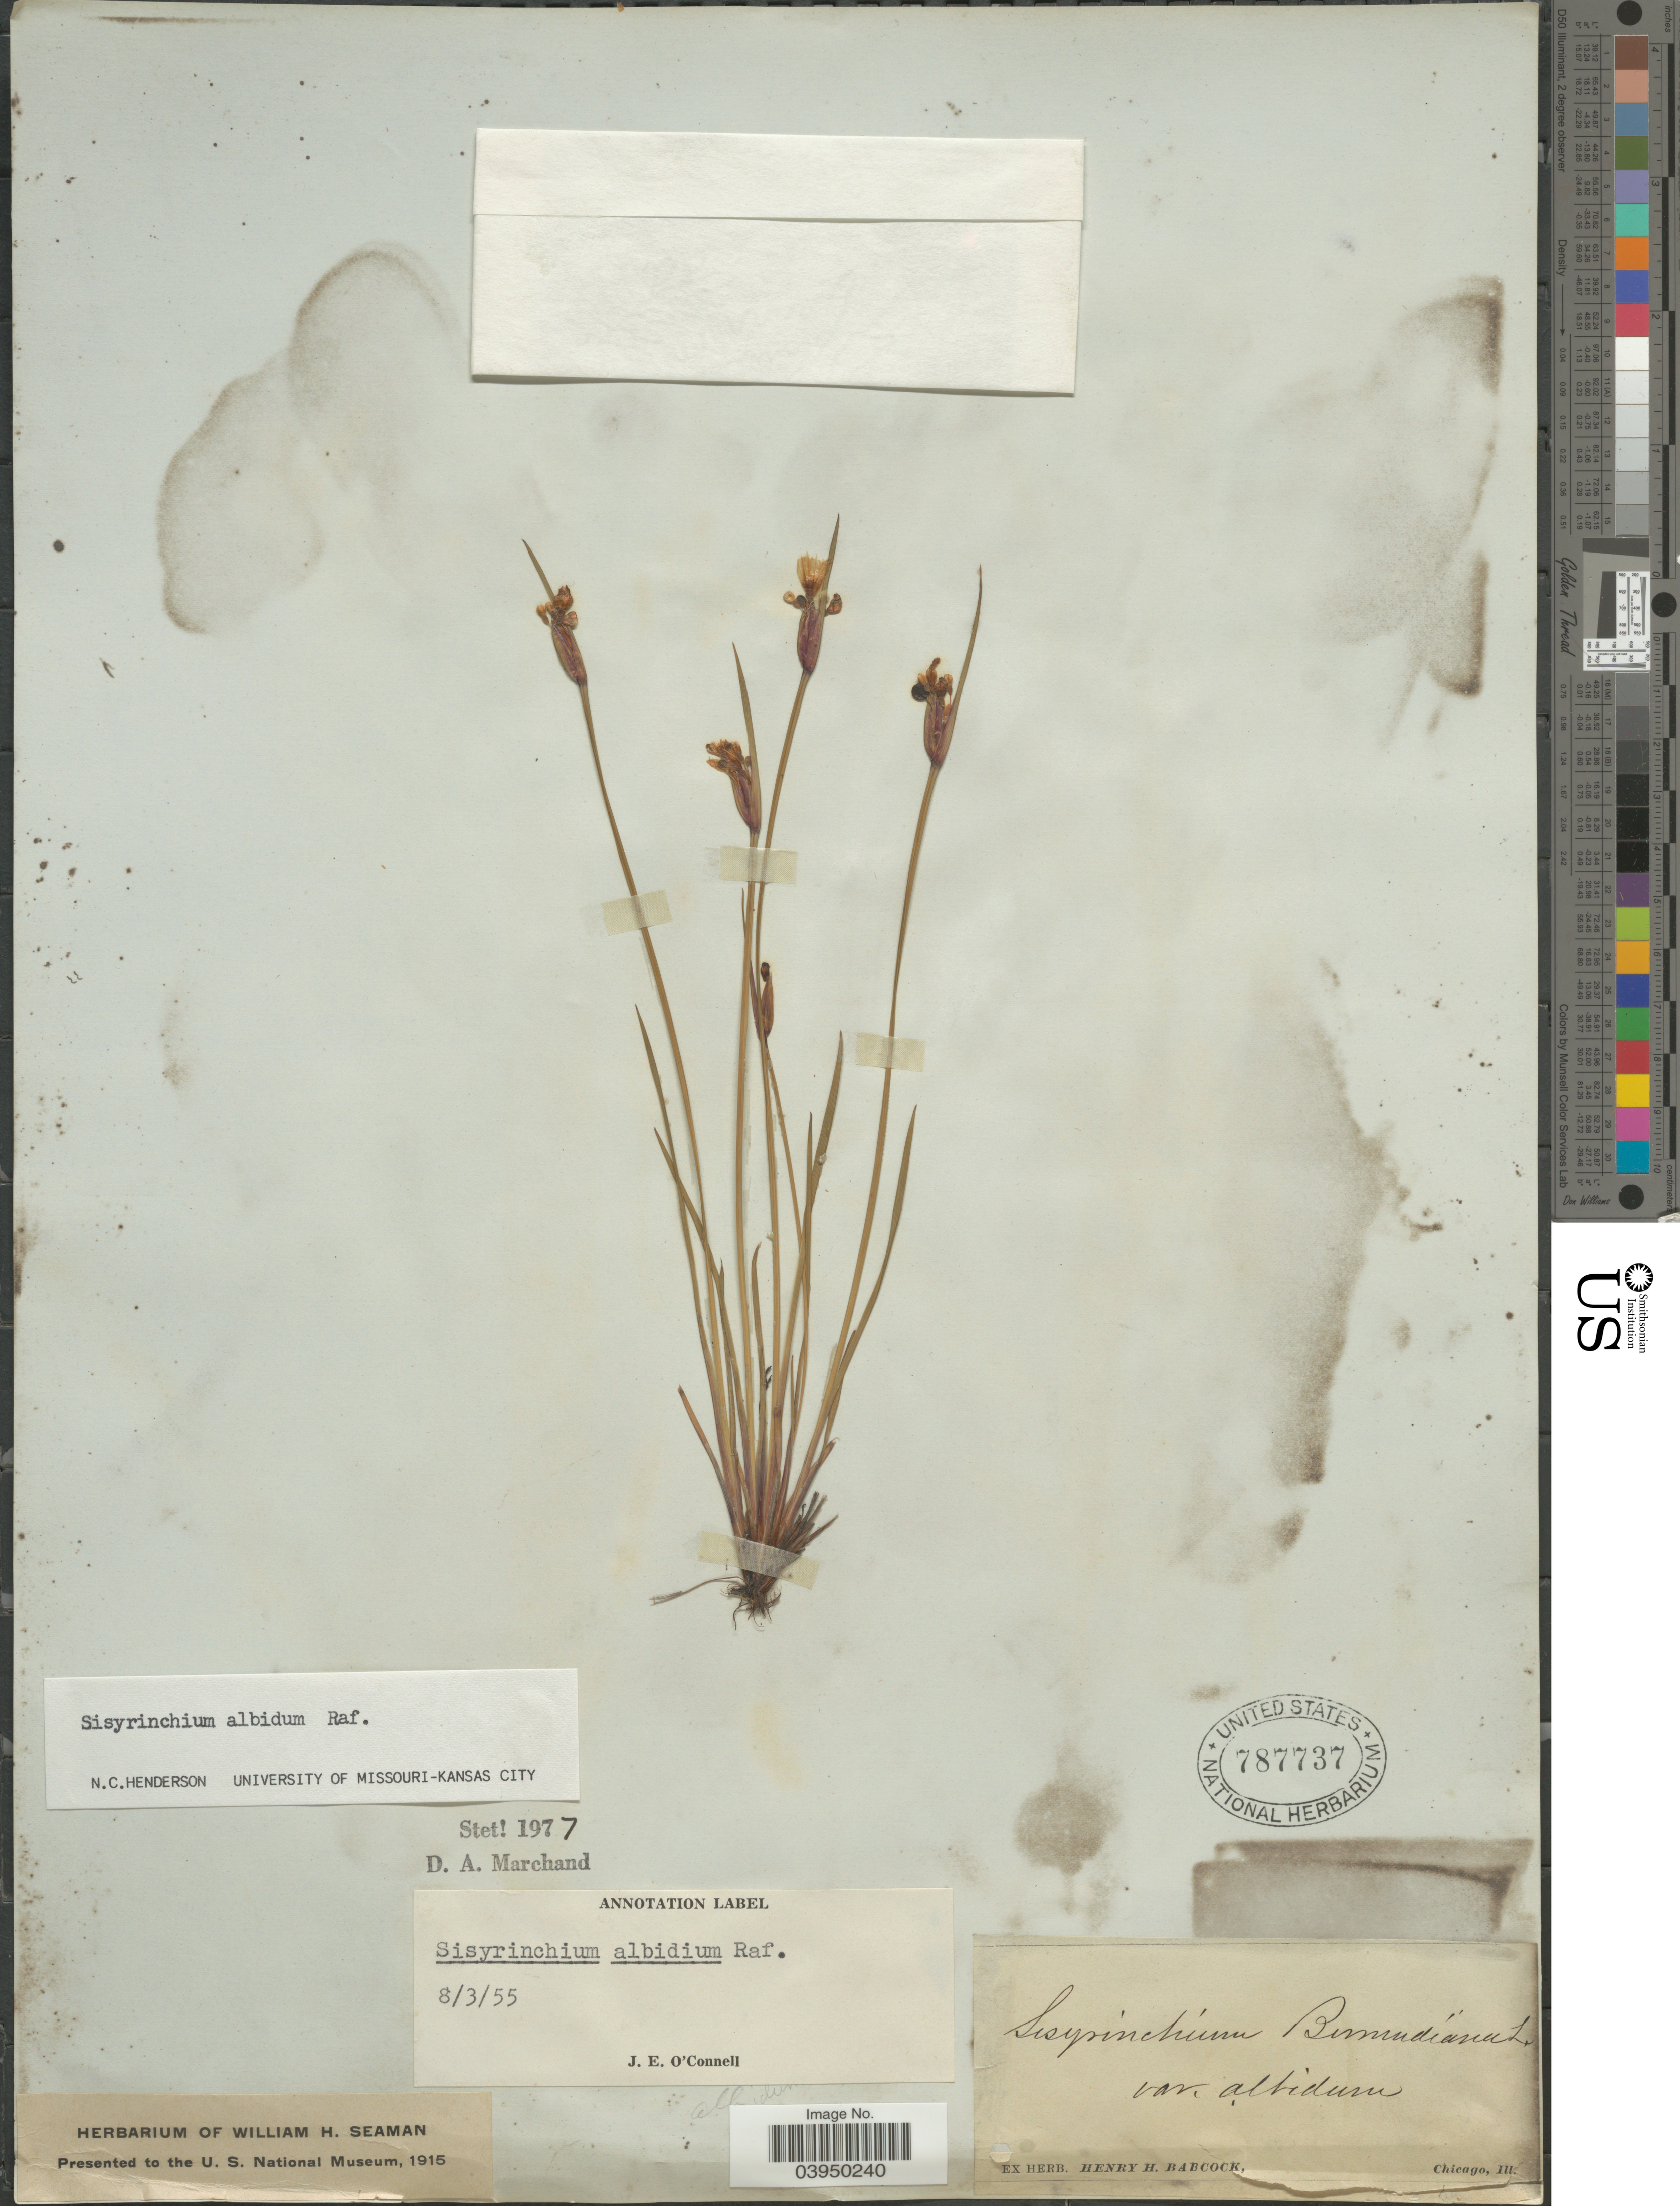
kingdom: Plantae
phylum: Tracheophyta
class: Liliopsida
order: Asparagales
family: Iridaceae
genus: Sisyrinchium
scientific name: Sisyrinchium albidum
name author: Raf.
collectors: ex herb. H. H. Babcock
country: United States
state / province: Illinois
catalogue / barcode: US 787737